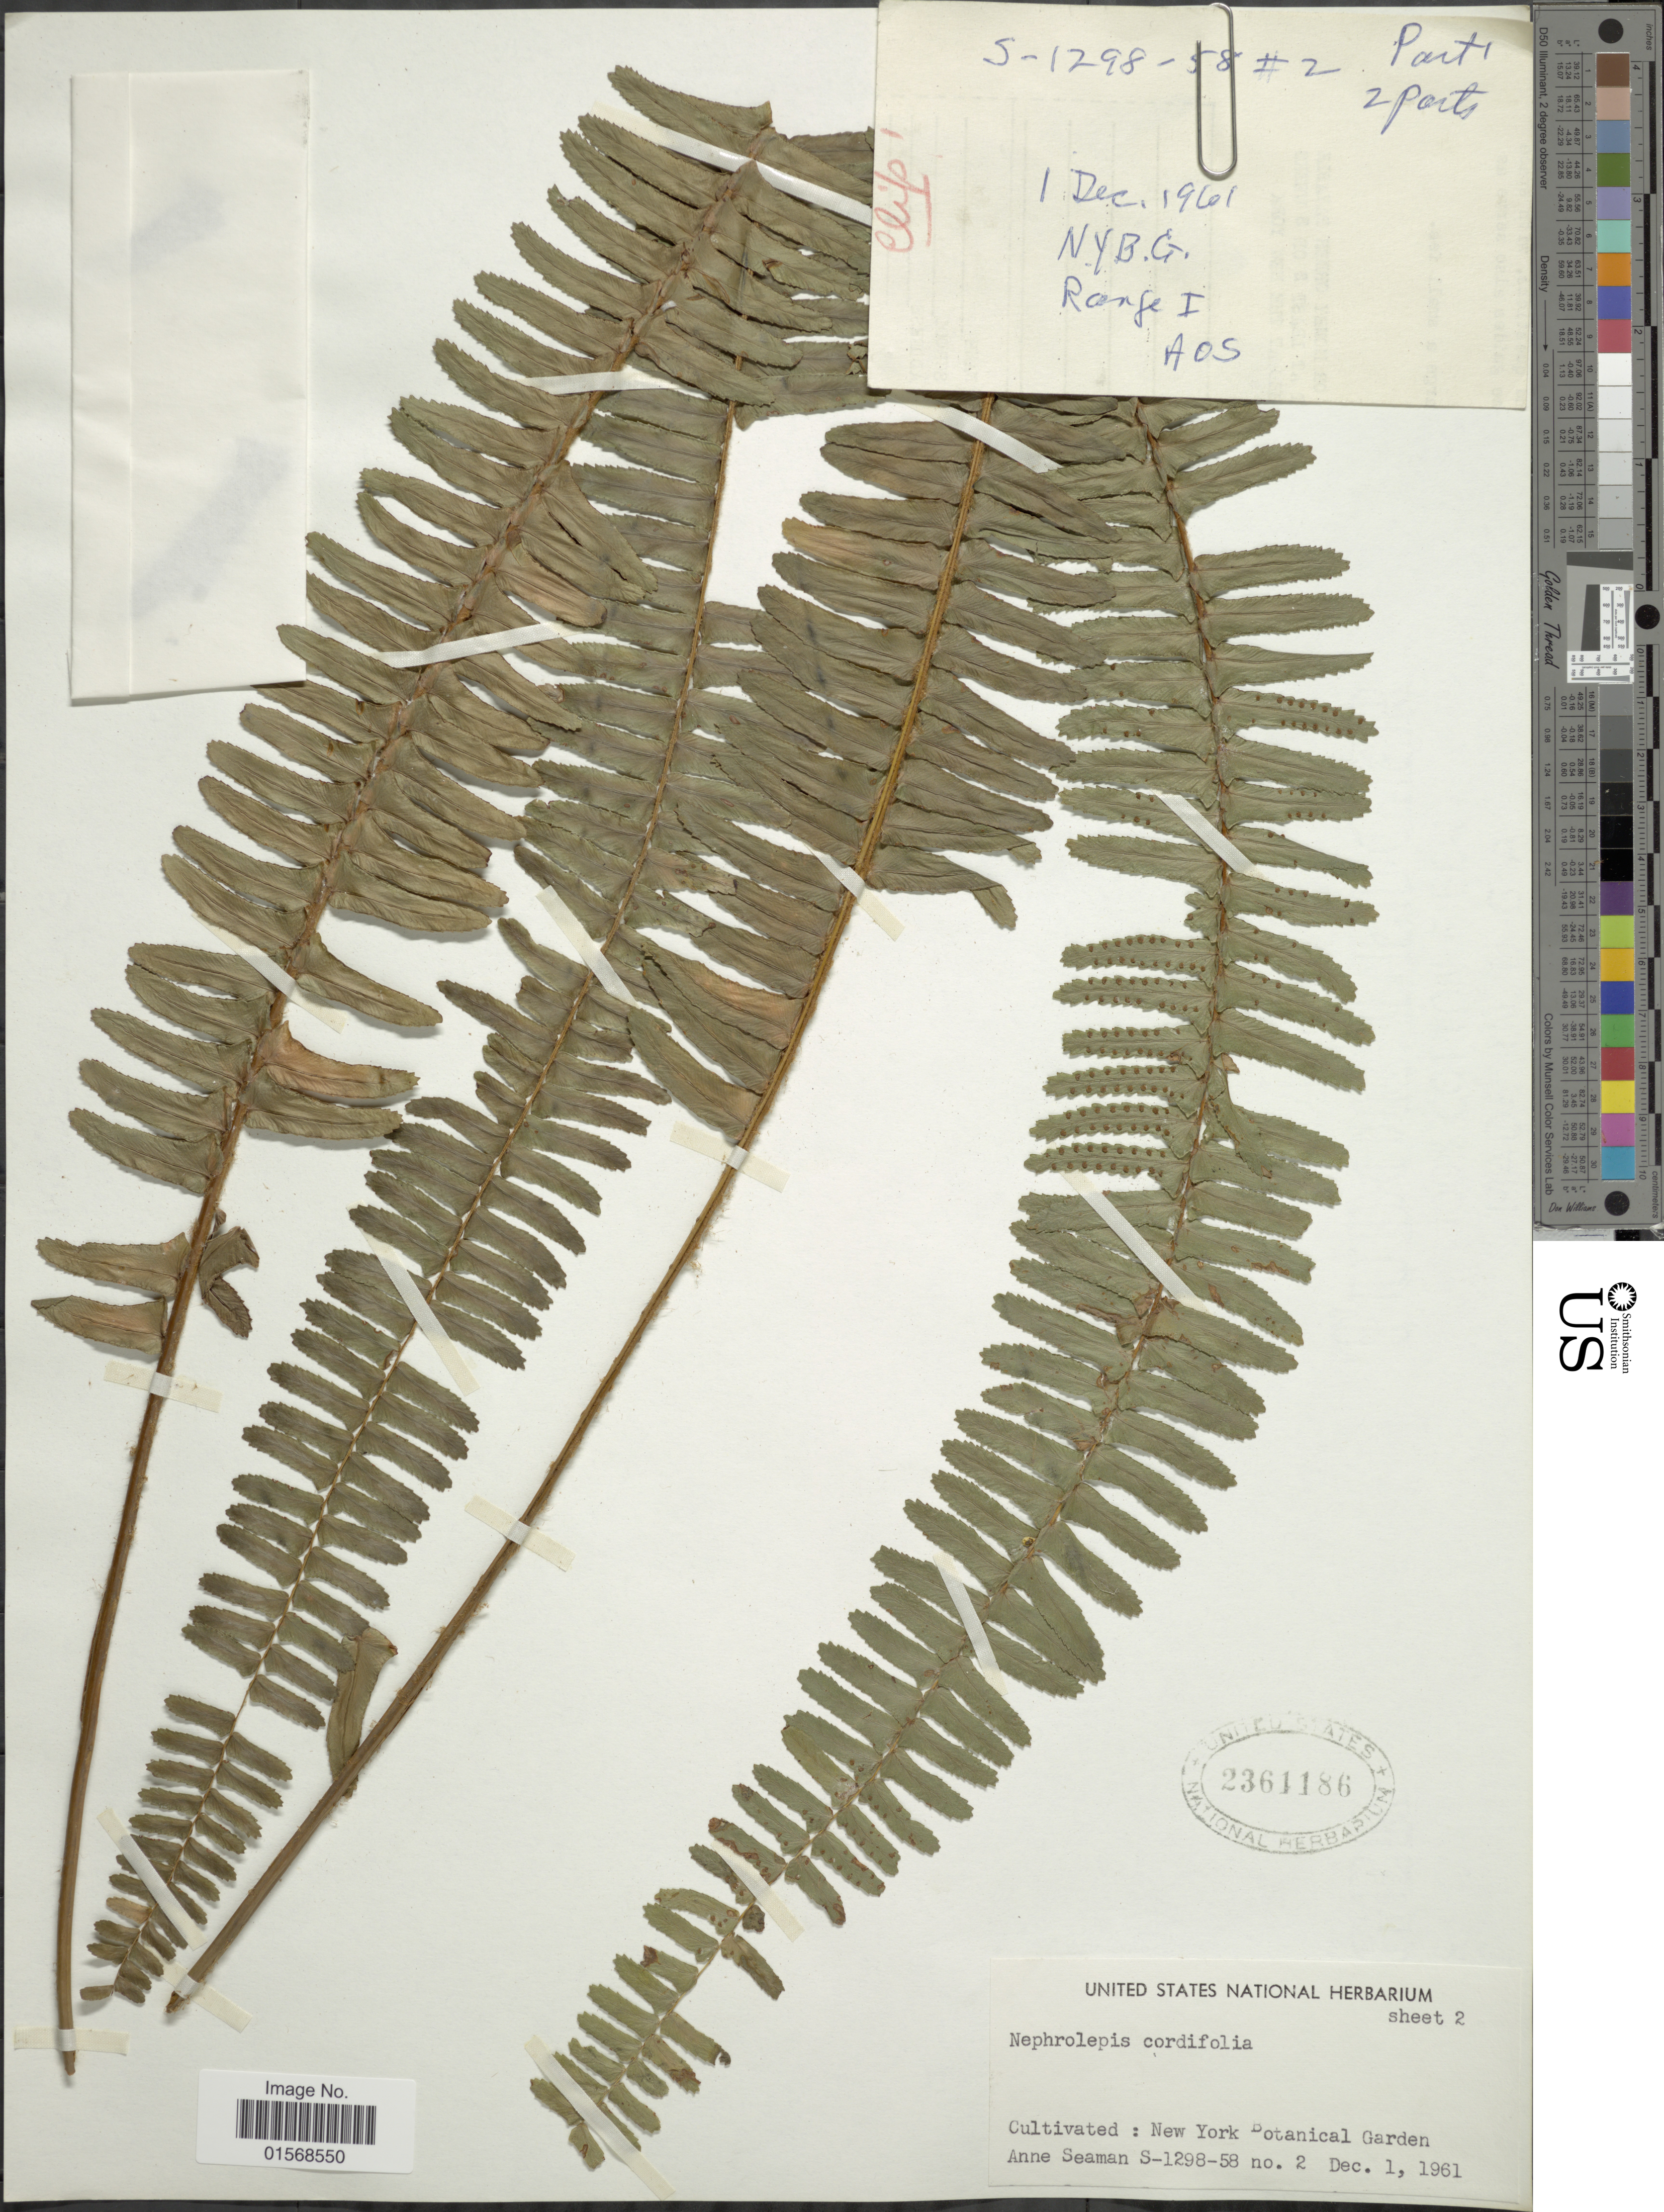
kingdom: Plantae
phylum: Tracheophyta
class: Polypodiopsida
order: Polypodiales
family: Nephrolepidaceae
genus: Nephrolepis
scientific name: Nephrolepis cordifolia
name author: (L.) C. Presl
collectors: A. Seaman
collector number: S-1298-58/2?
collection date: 1961-12-01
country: United States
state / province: New York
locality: New York Botanical Garden.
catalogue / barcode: US 2361186